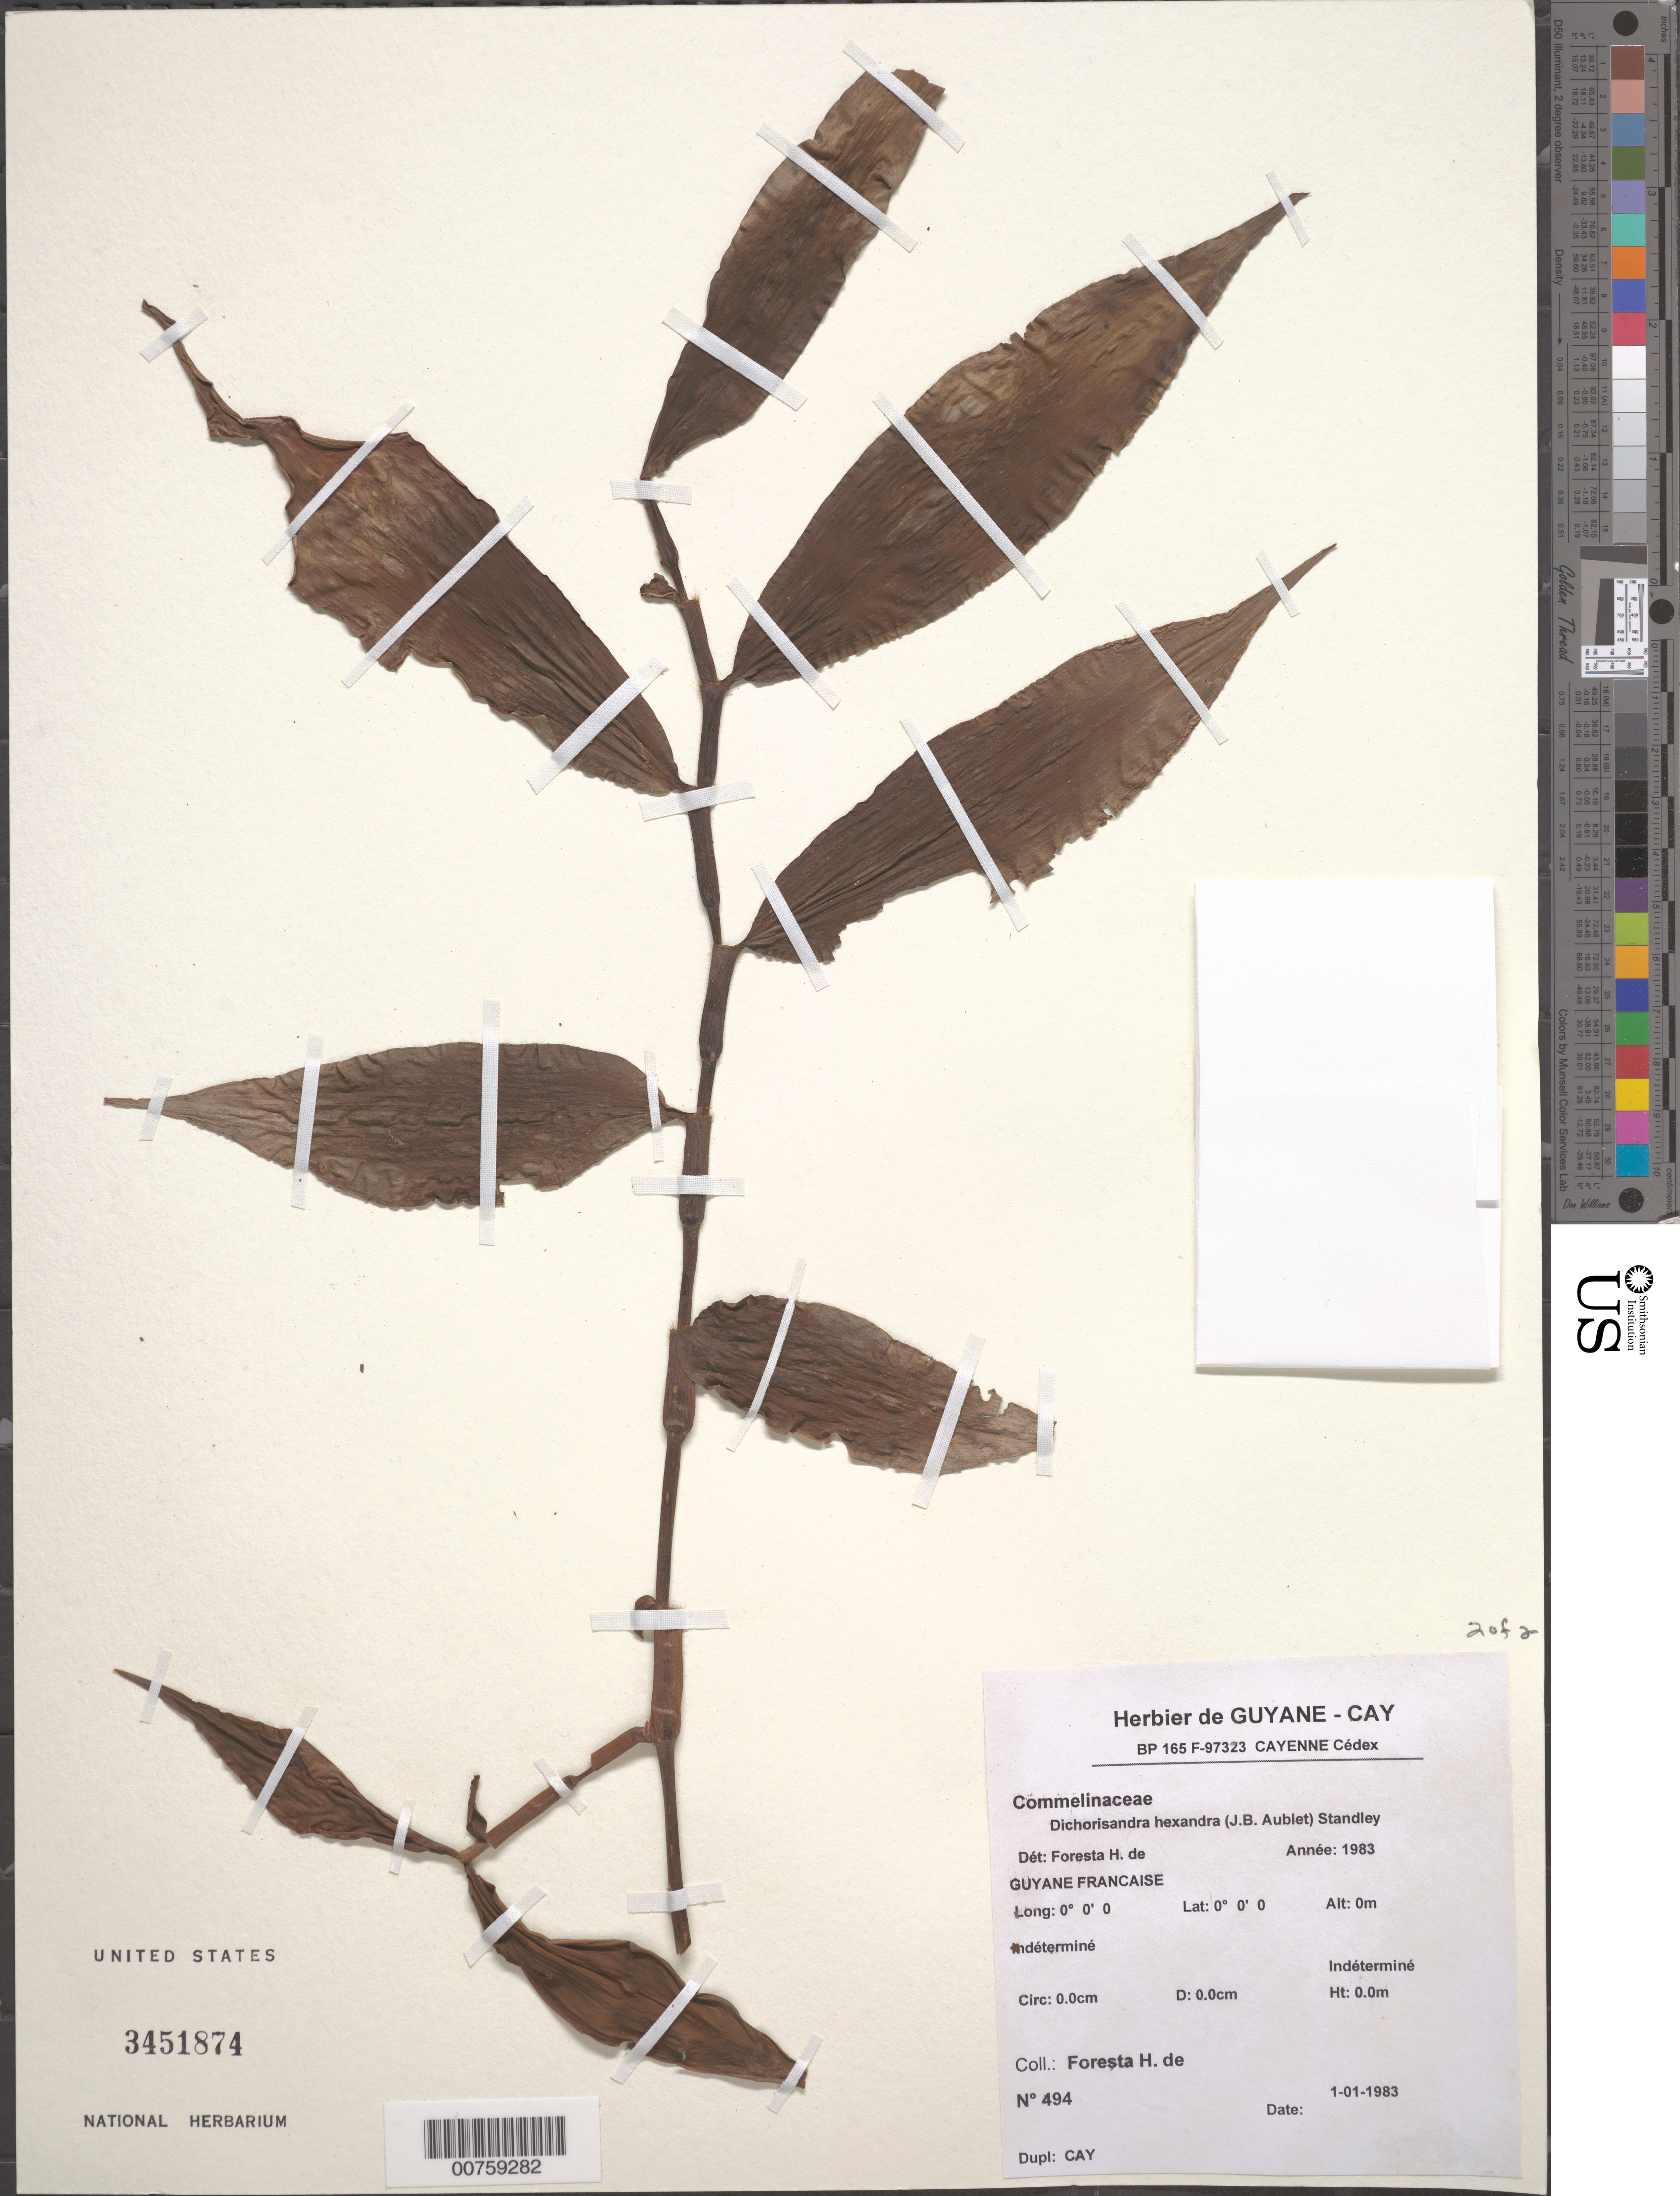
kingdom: Plantae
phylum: Tracheophyta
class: Liliopsida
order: Commelinales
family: Commelinaceae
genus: Dichorisandra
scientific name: Dichorisandra hexandra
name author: (Aubl.) Standl.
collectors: H. de Foresta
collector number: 494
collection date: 1983-01-01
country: French Guiana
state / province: Cayenne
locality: Guyane Francaise.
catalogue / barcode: US 3451874